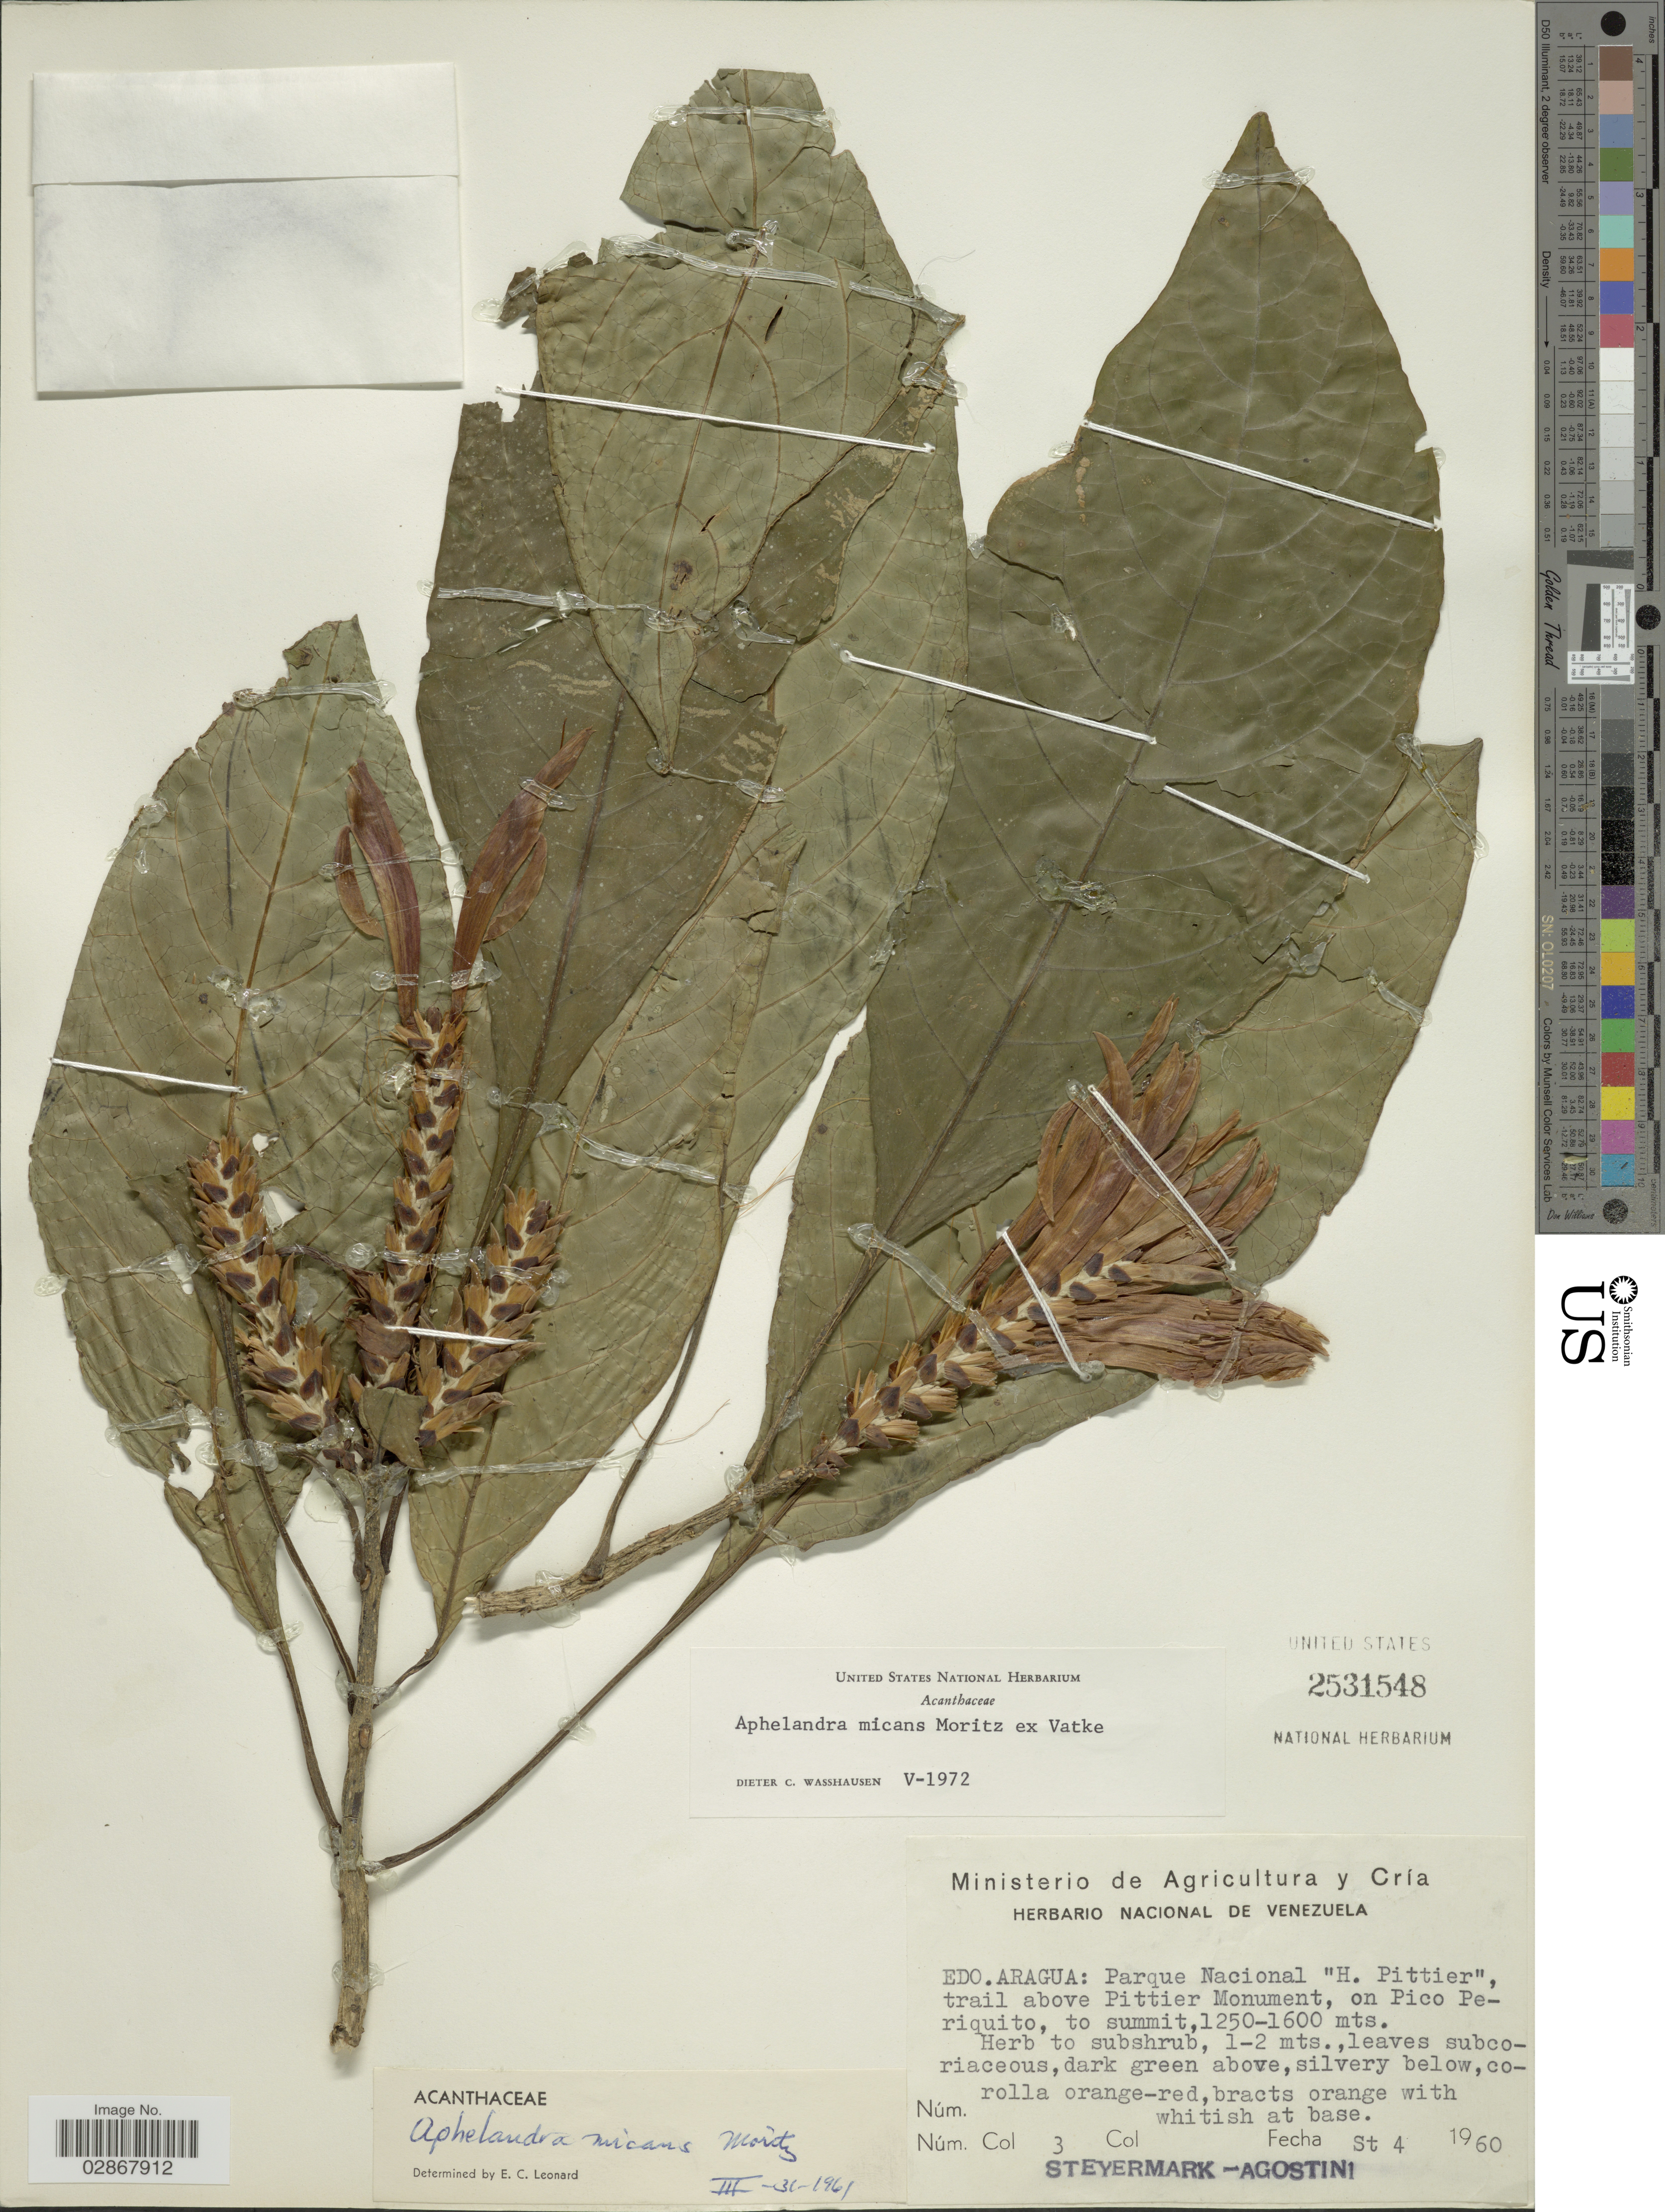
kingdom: Plantae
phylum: Tracheophyta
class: Magnoliopsida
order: Lamiales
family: Acanthaceae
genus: Aphelandra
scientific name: Aphelandra tetragona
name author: (Vahl) Nees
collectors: Steyermark, -- & Agostini, --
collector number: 3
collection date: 1960-09-04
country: Venezuela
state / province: Aragua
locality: Parque Nacional "H. Pittier", trail above Pittier Monument, on Pico Periquito, to summit.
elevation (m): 1250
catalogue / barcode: US 2531548